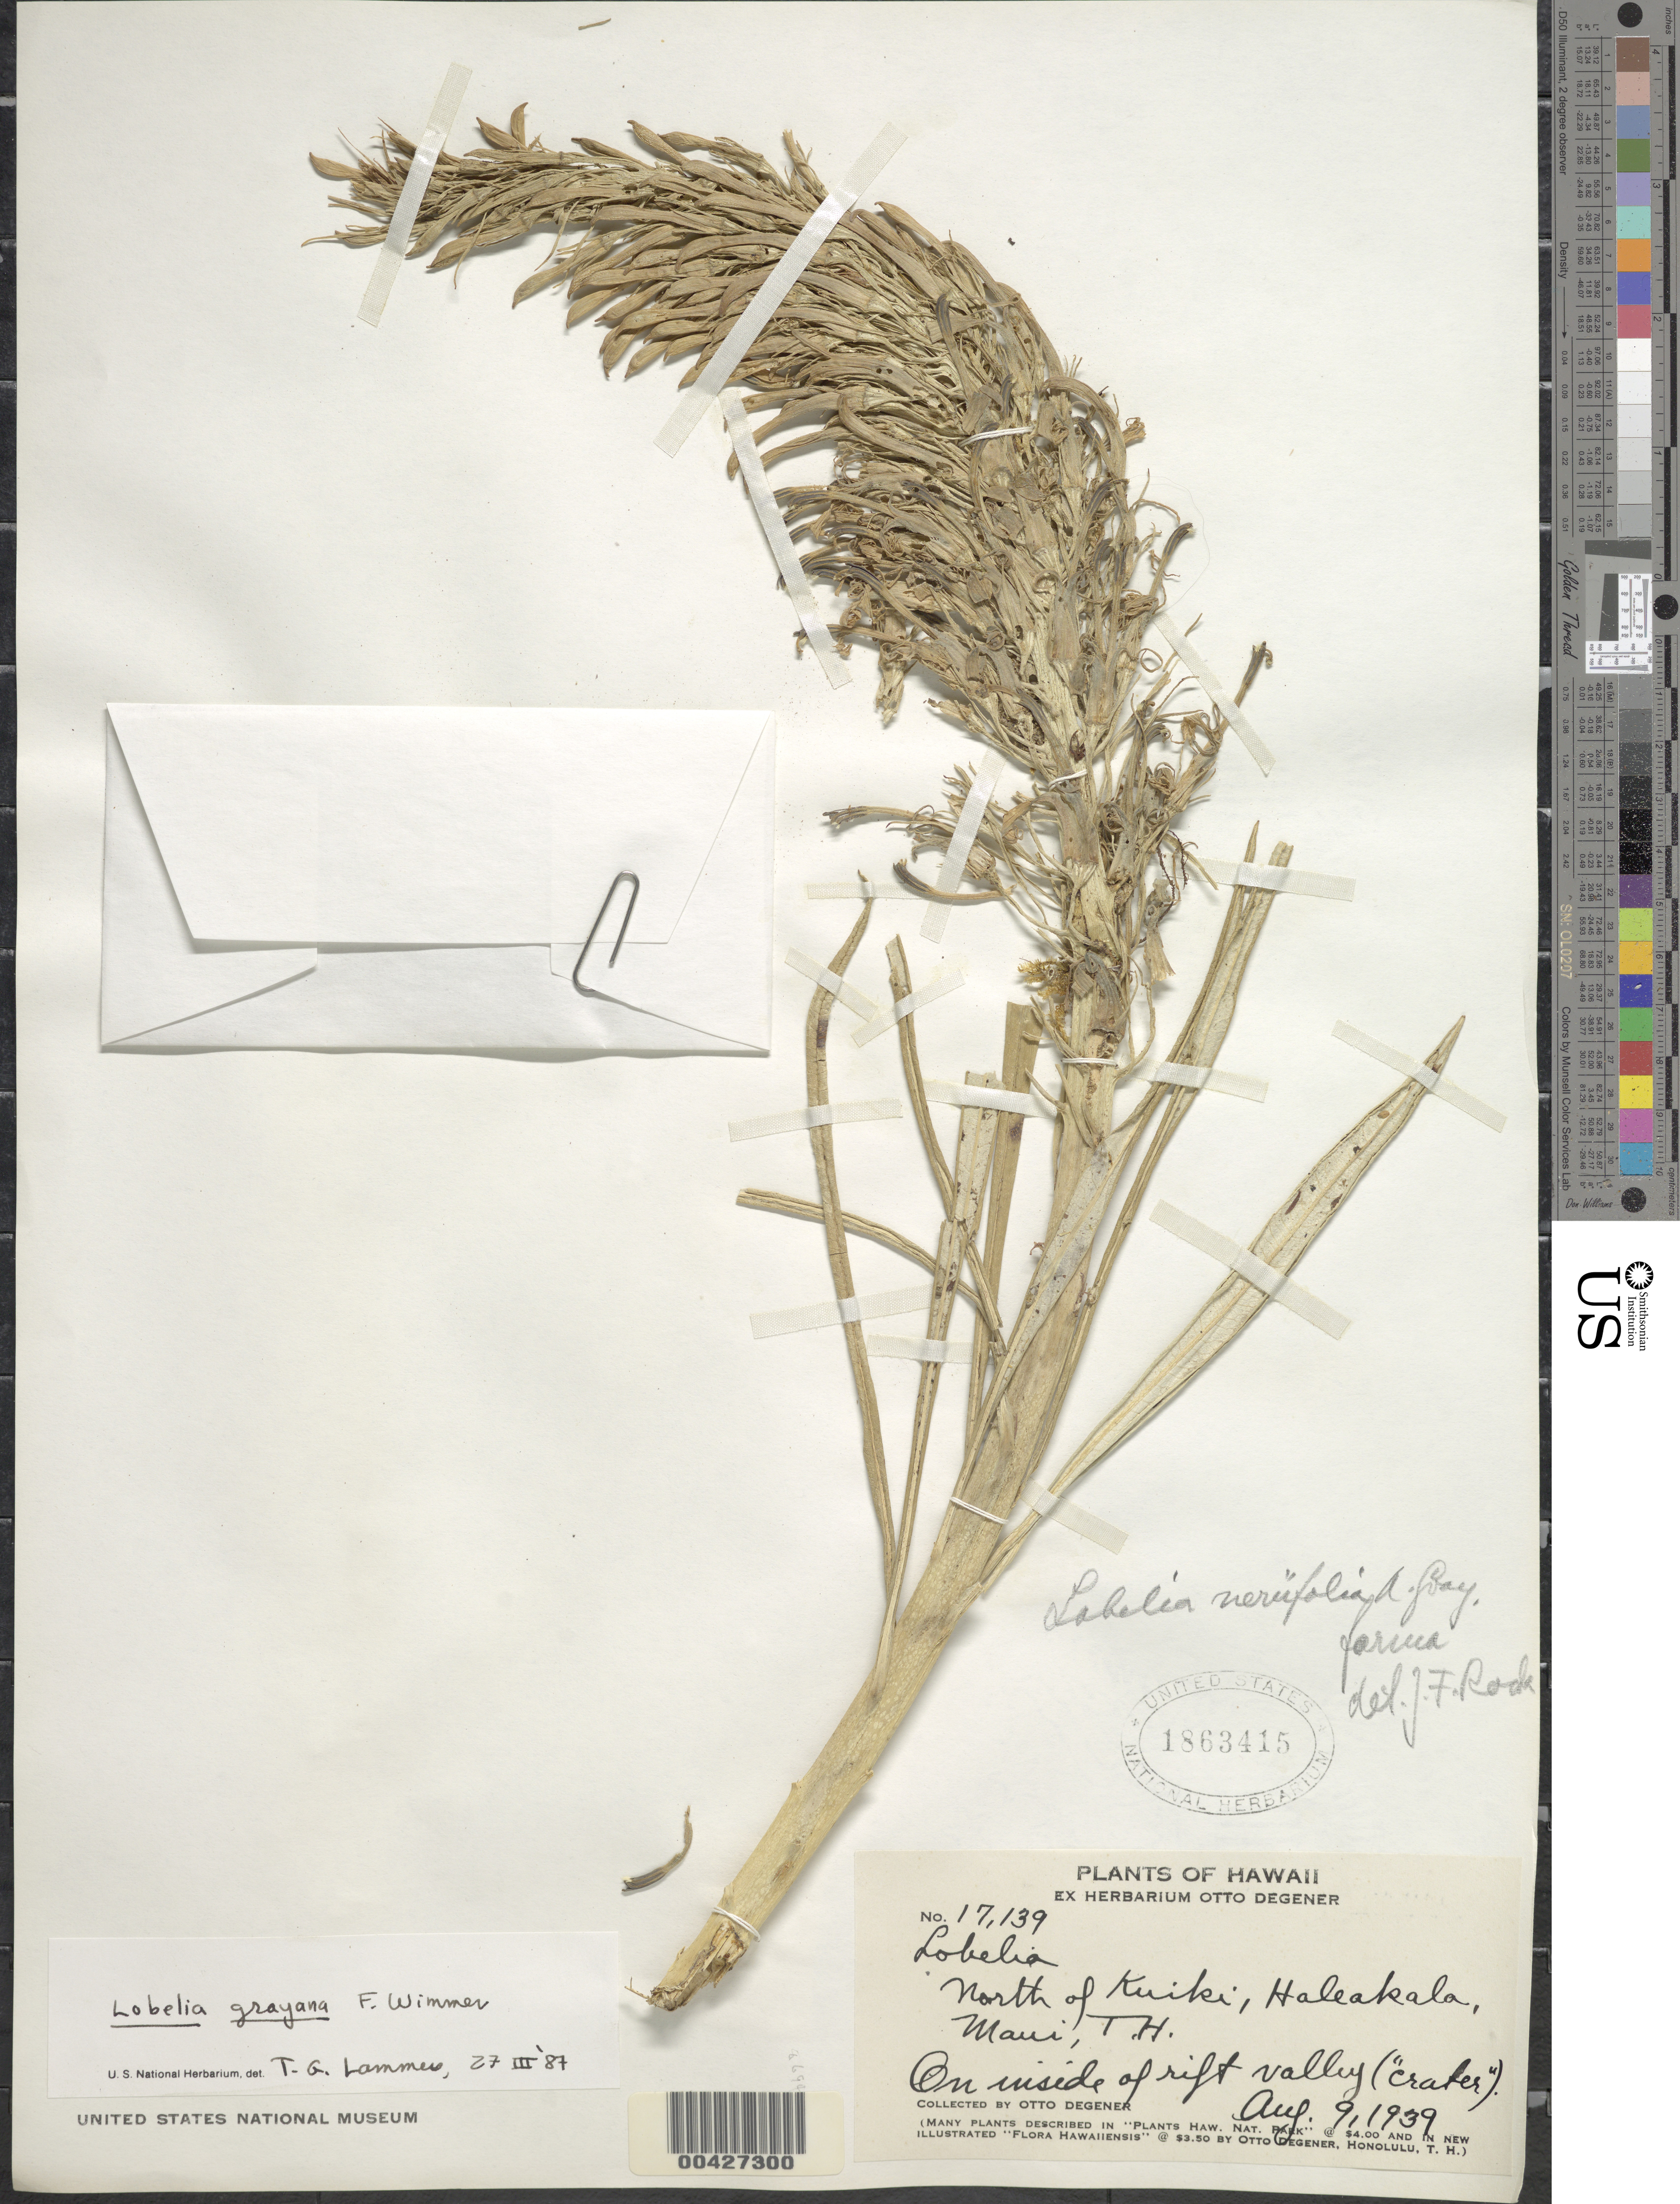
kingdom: Plantae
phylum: Tracheophyta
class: Magnoliopsida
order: Asterales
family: Campanulaceae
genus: Lobelia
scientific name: Lobelia grayana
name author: E. Wimm.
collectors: O. Degener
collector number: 17139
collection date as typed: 9 Aug 1939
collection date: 1939-08-09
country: United States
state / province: Hawaii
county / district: Maui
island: Maui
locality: North of Kuiki, Haleakala, on inside of rift valley (crater).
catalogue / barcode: US 1863415